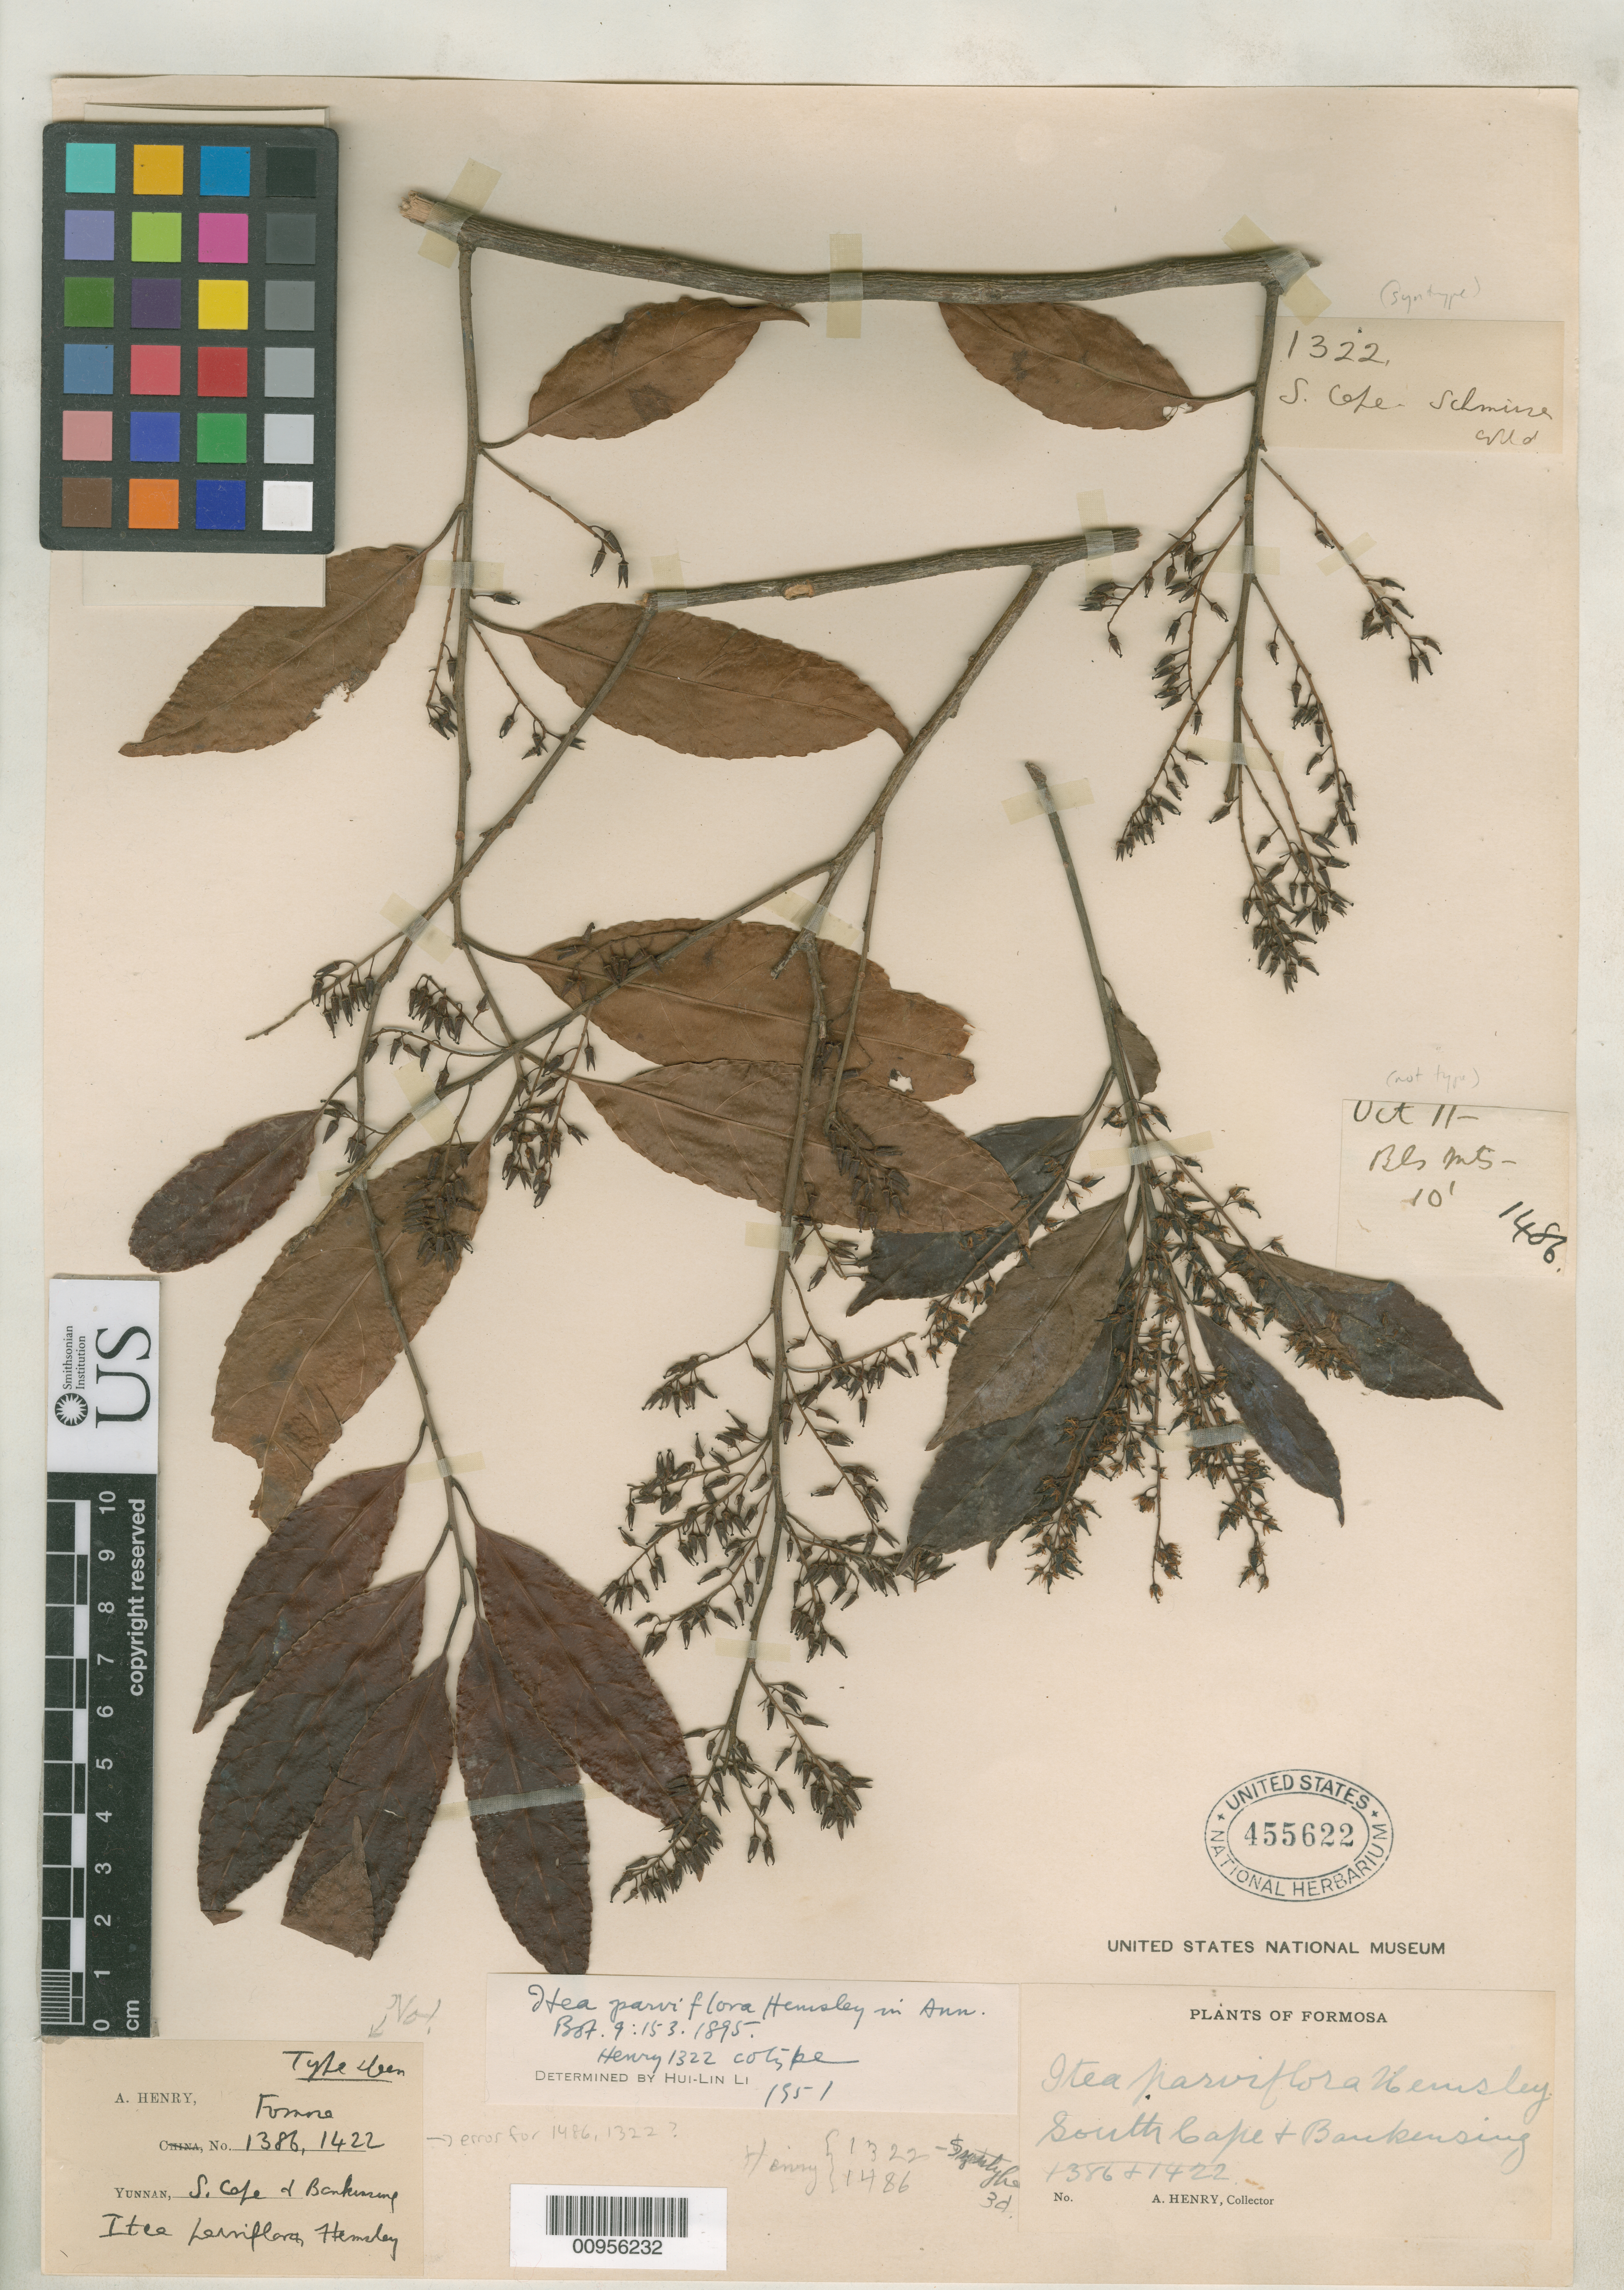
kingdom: Plantae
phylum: Tracheophyta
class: Magnoliopsida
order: Saxifragales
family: Iteaceae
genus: Itea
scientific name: Itea parviflora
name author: Hemsl.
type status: Syntype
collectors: -. Schmüzer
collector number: Henry 1322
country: Taiwan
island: Taiwan [Formosa]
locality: Formosa, South Cape.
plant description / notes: Mounted on same sheet with non-type material (Henry 1486) [label cites "1386, 1422" probably in error for 1322, 1486].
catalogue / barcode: US 455622